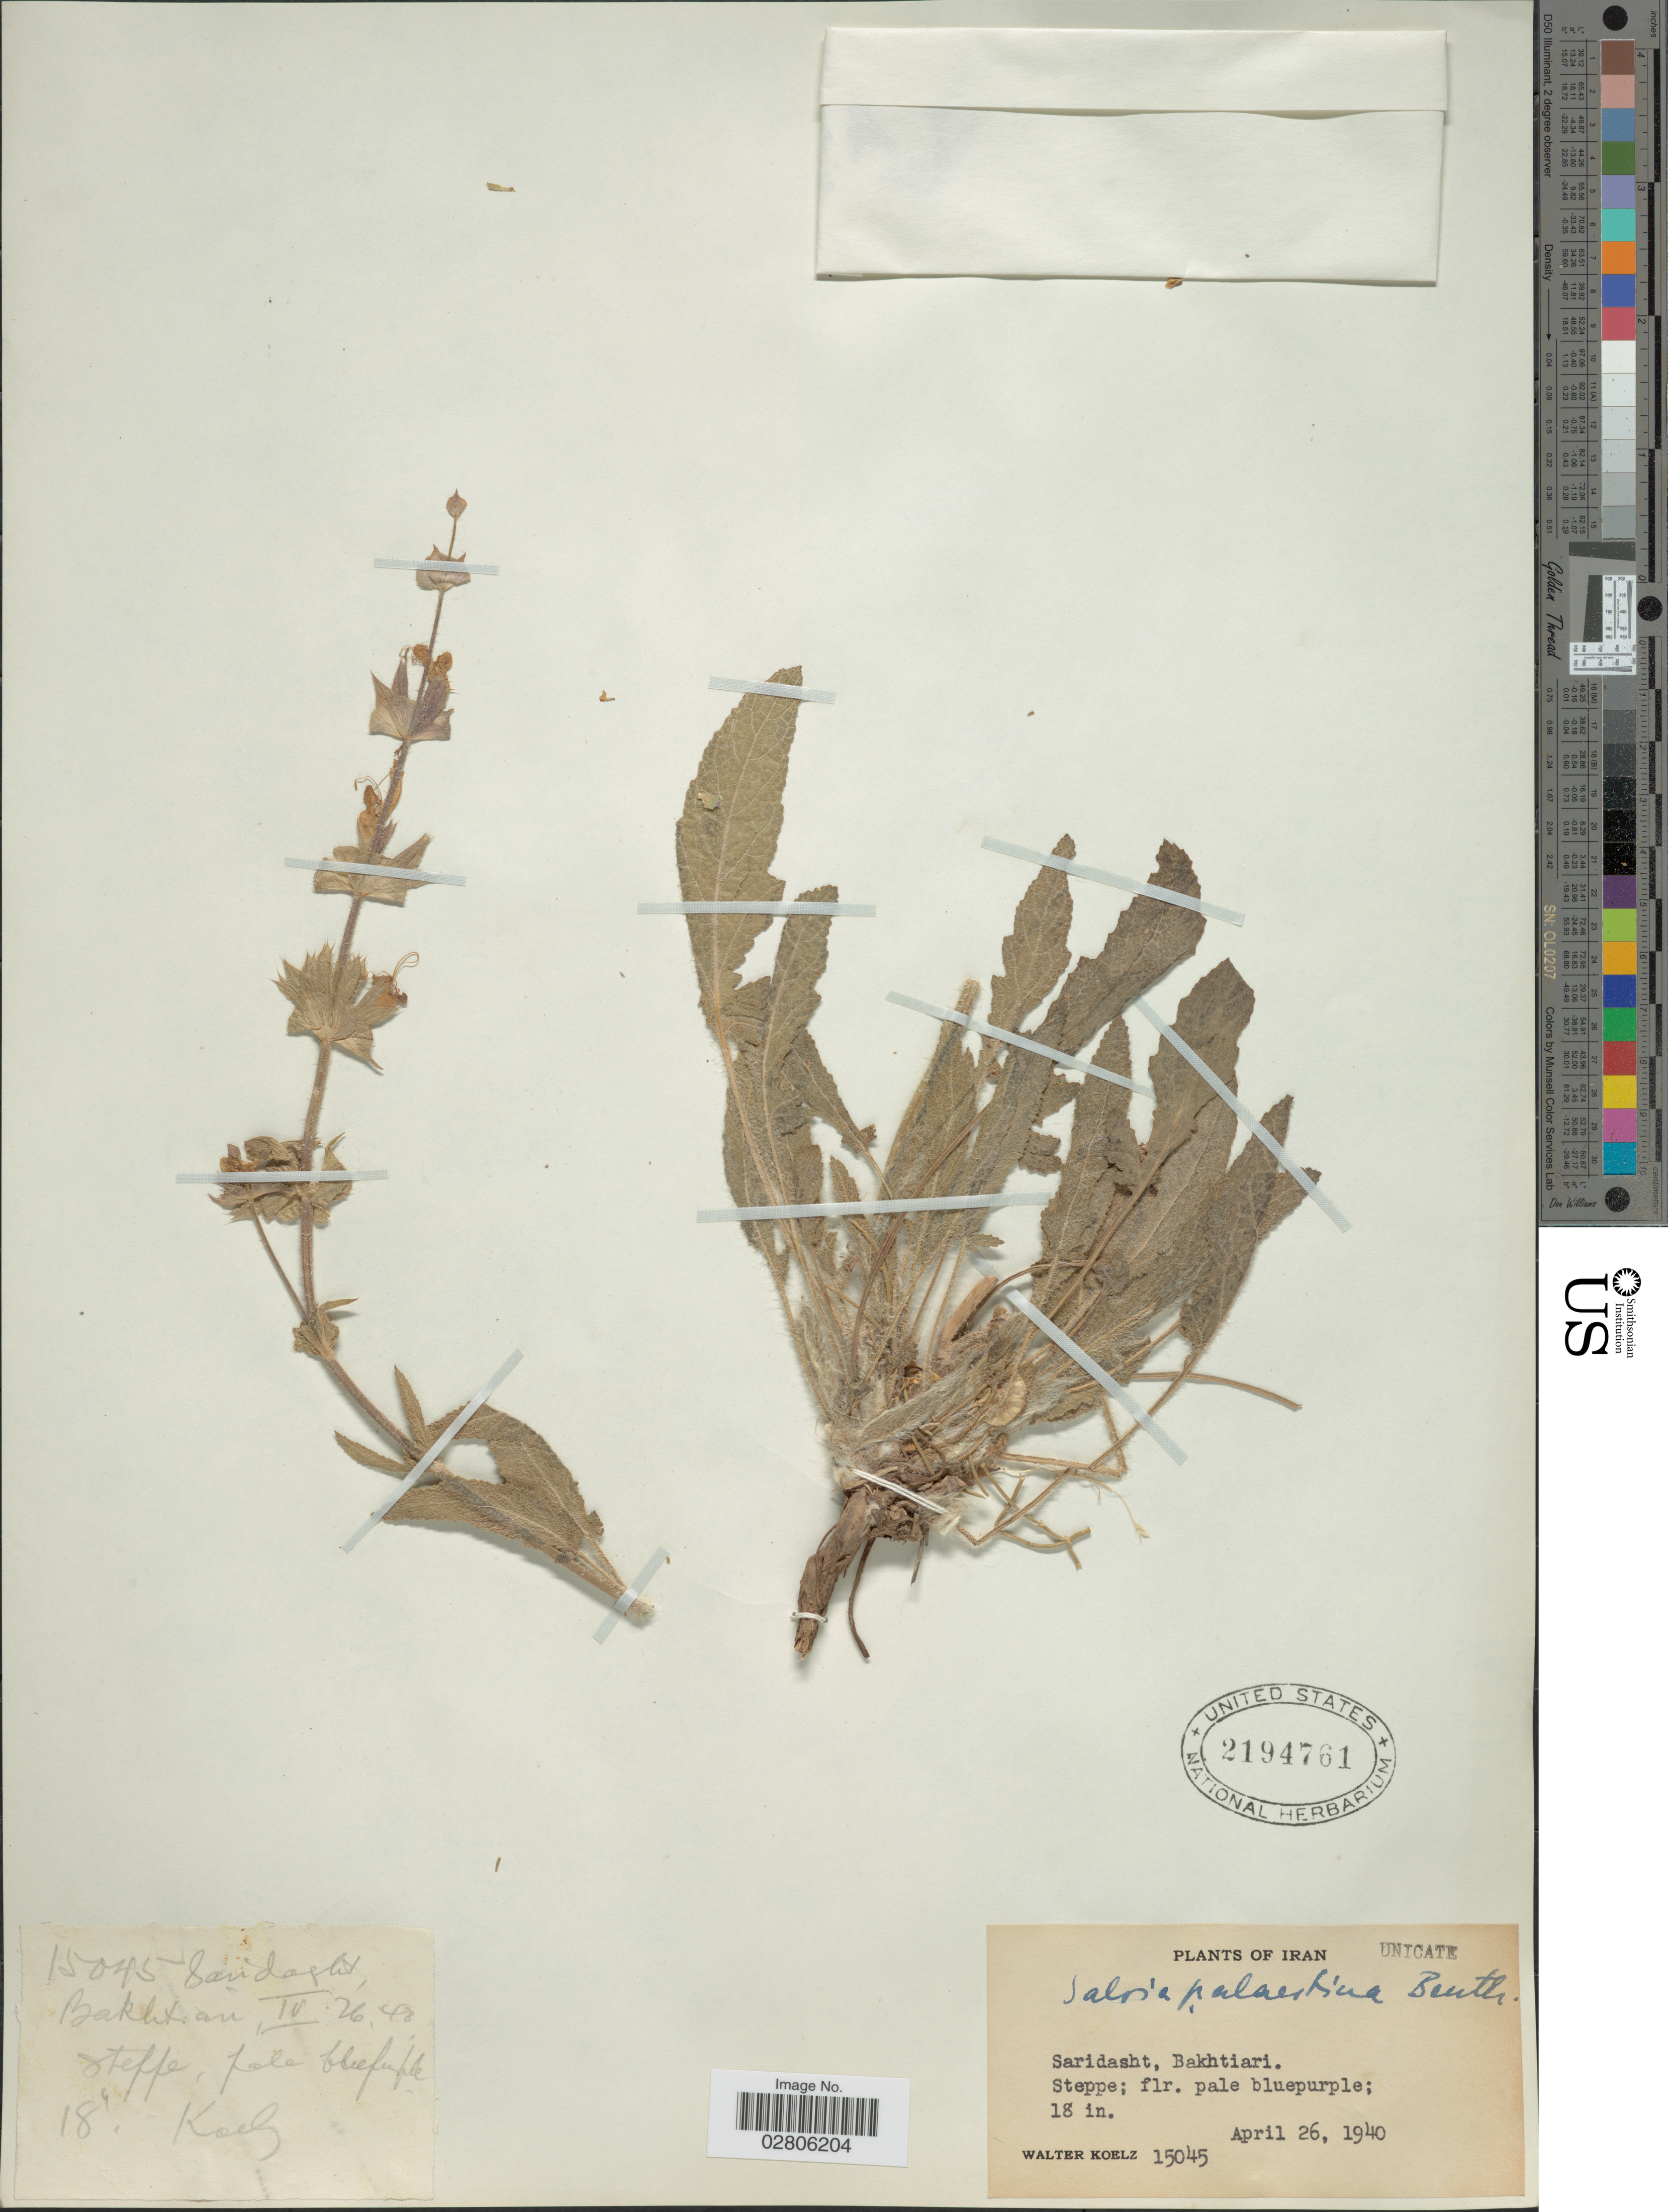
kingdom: Plantae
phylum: Tracheophyta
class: Magnoliopsida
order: Lamiales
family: Lamiaceae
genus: Salvia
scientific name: Salvia palaestina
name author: Benth.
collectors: W. N. Koelz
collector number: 15045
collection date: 1940-04-26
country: Iran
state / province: Chahar Mahaal and Bakhtiari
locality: Saridasht, Bakhtiari.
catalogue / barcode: US 2194761